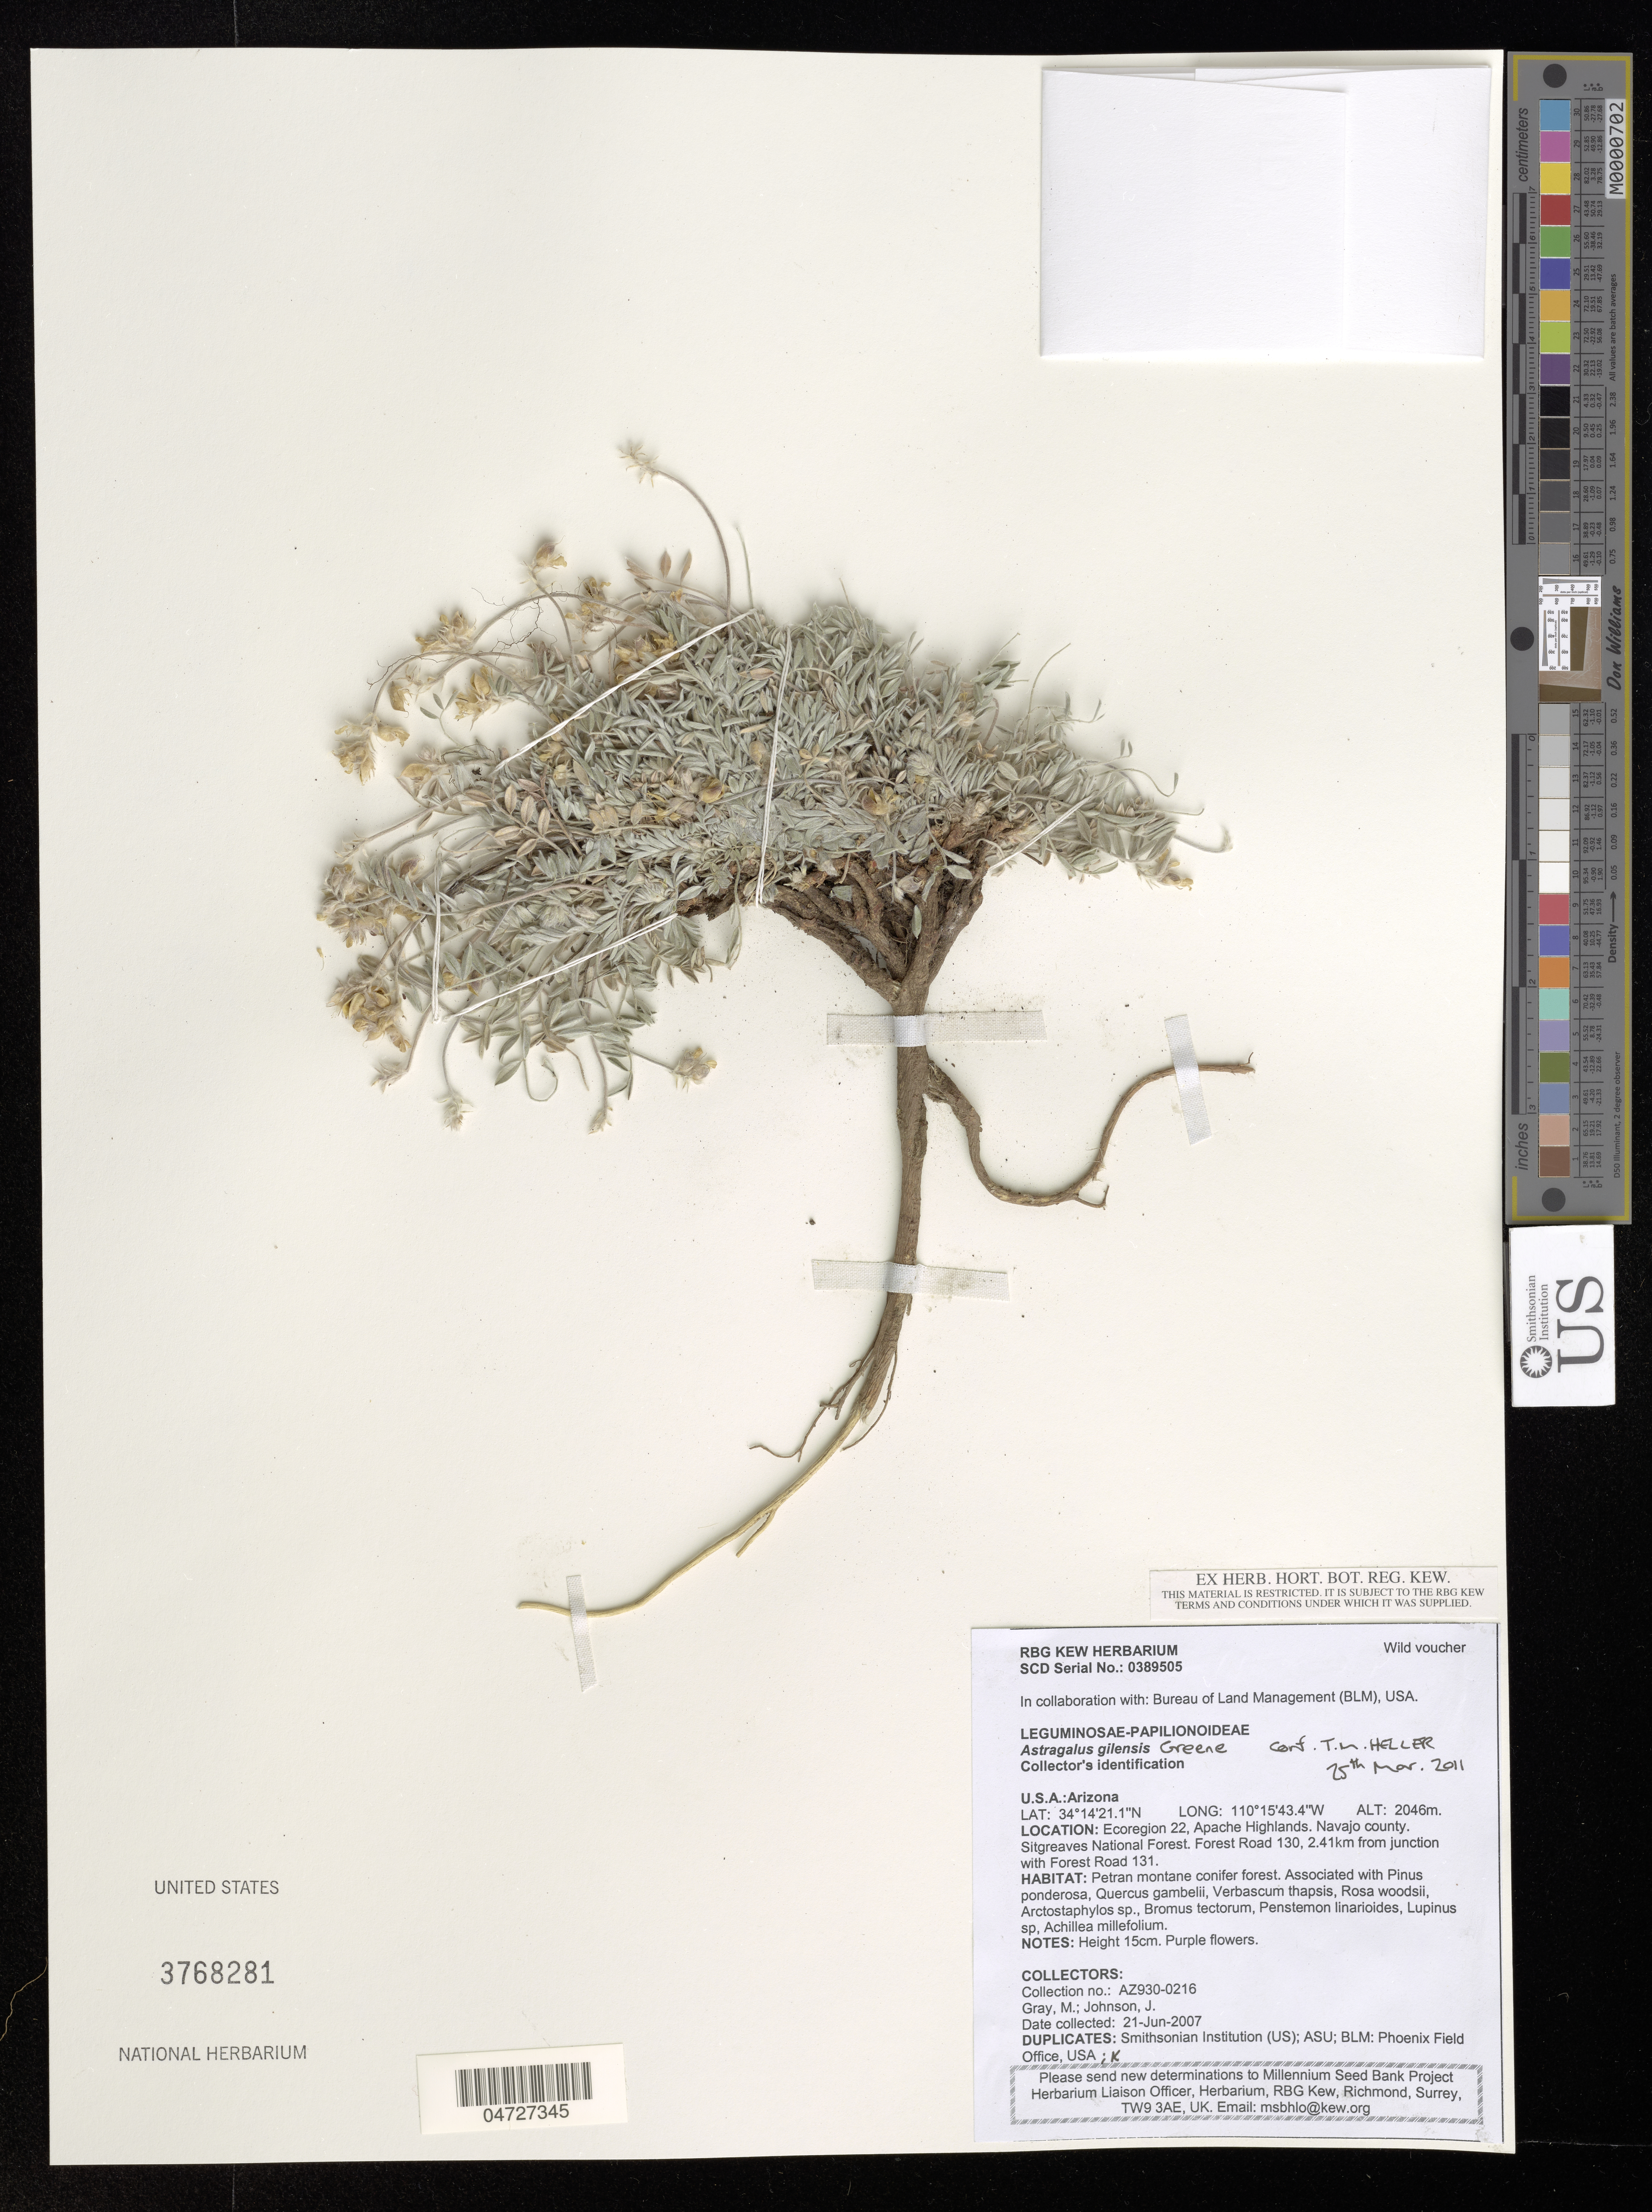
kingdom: Plantae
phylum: Tracheophyta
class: Magnoliopsida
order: Fabales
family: Fabaceae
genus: Astragalus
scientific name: Astragalus gilensis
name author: Greene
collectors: M. Gray & J. Johnson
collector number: AZ930-0216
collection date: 2007-06-21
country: United States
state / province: Arizona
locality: Ecoregion 22, Apache Highlands. Navajo county. Sitgreaves National Forest. Forest Road 130, 2.41km from junction with Forest Road 131.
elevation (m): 2046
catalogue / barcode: US 3768281